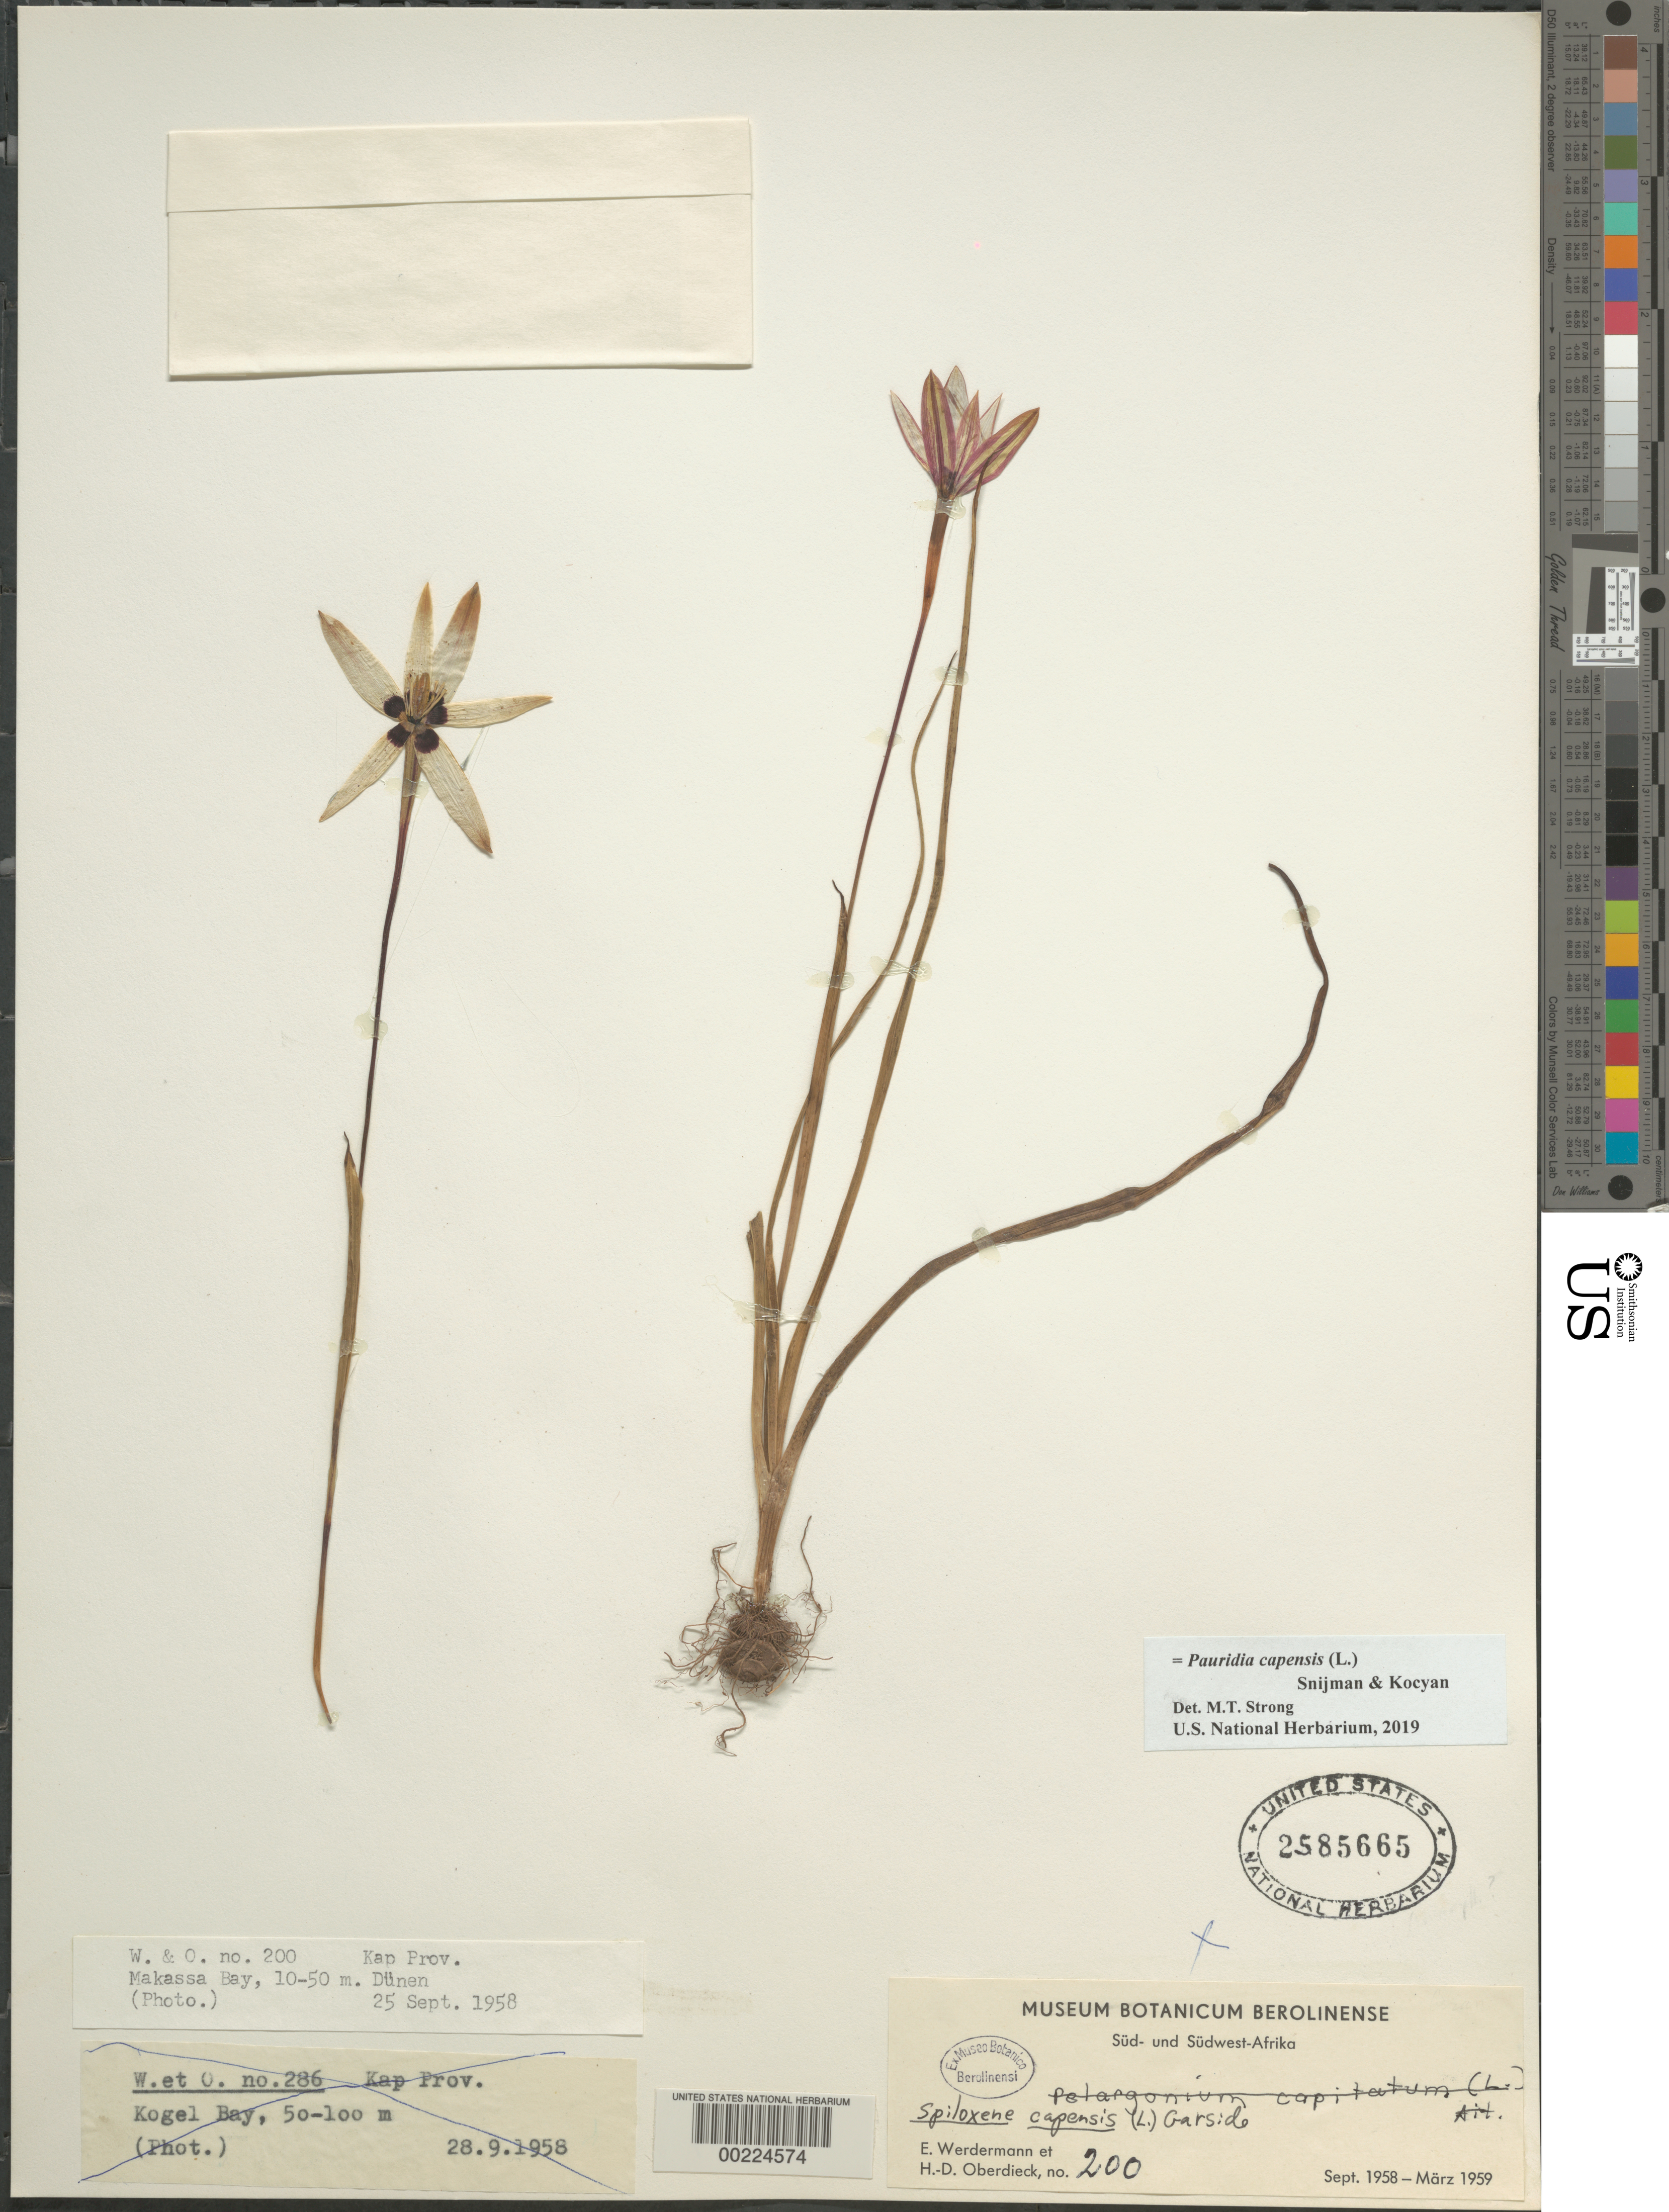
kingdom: Plantae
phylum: Tracheophyta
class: Liliopsida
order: Asparagales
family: Hypoxidaceae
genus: Pauridia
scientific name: Pauridia capensis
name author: (L.) Snijman & Kocyan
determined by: Strong, Mark T., (BOT), Smithsonian Institution - National Museum of Natural History (UNITED STATES)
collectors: E. Werdermann & H. Oberdieck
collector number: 200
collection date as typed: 25 Sep 1958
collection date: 1958-09-25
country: South Africa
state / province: Western Cape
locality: Makassa bay, dunen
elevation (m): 10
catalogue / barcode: US 2585665